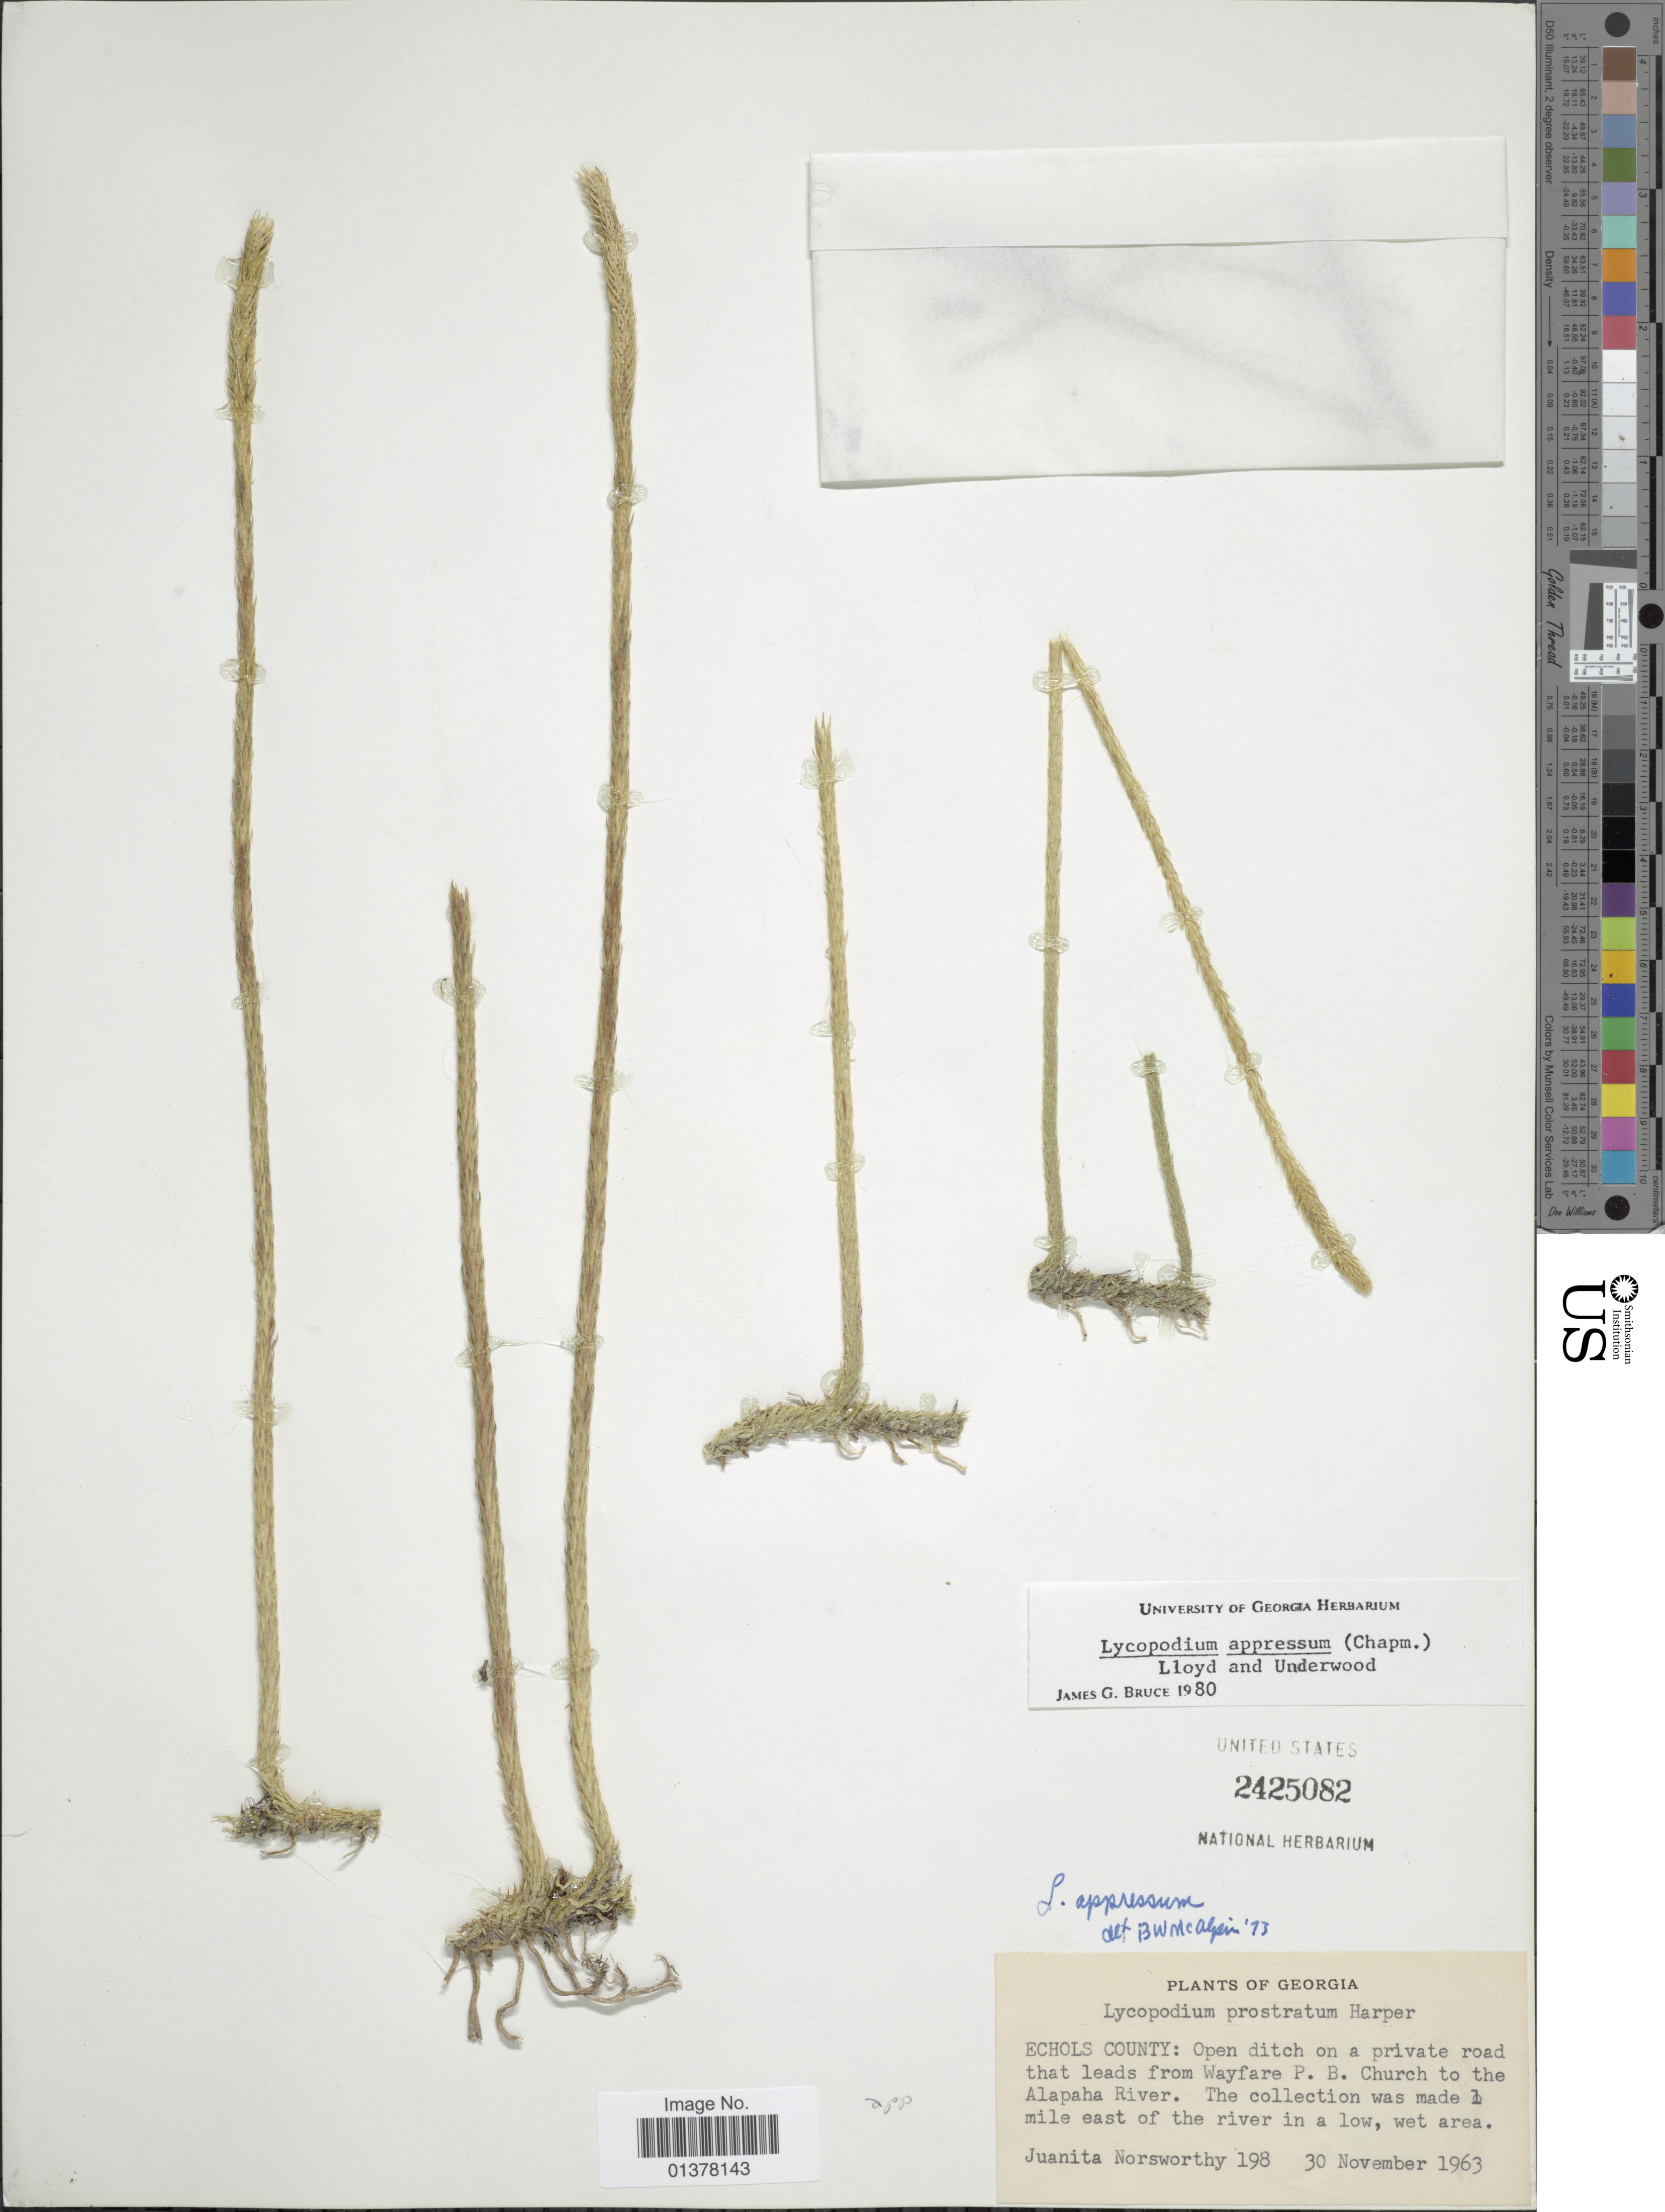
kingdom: Plantae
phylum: Tracheophyta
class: Lycopodiopsida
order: Lycopodiales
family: Lycopodiaceae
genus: Lycopodiella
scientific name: Lycopodiella appressa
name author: (Chapm.) Cranfill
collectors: J. Norsworthy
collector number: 198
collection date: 1963-11-30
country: United States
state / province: Georgia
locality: Echols County: open ditch on a private road that leads from Wayfare P.B. Church to the Alapaha River. The collection was made 1 mile east of the river in a low wet area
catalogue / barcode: US 2425082